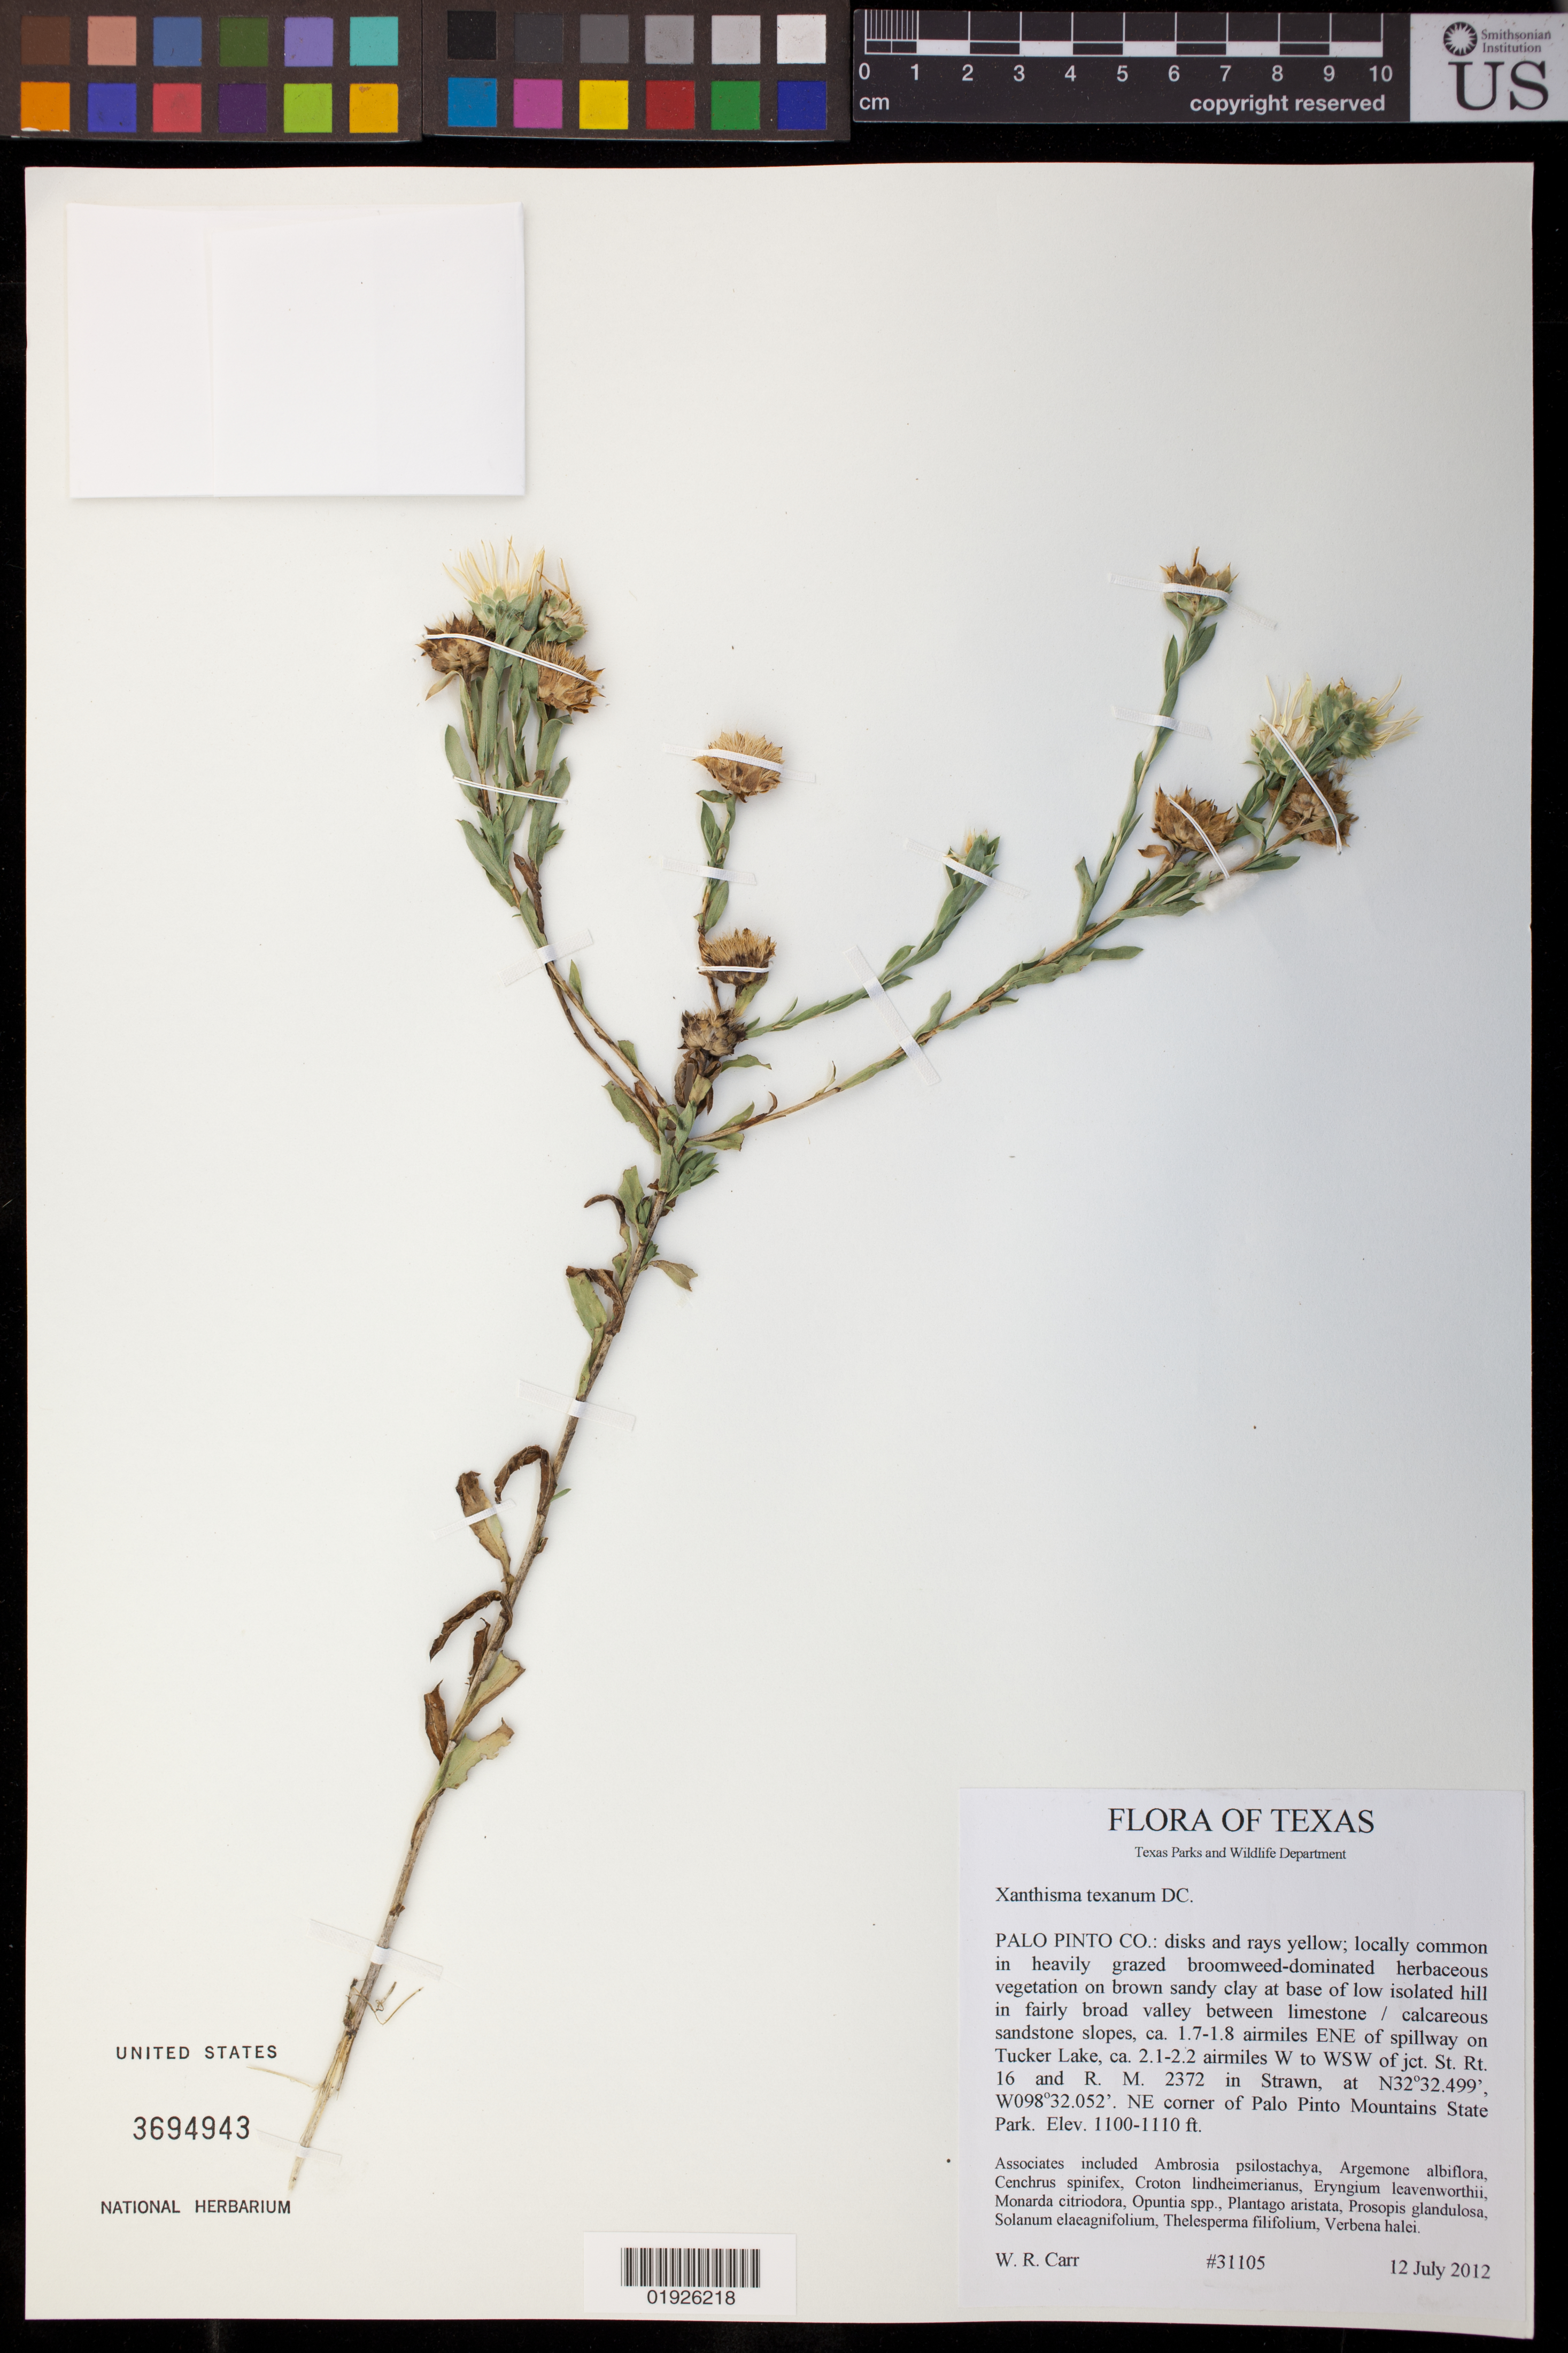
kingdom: Plantae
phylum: Tracheophyta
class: Magnoliopsida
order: Asterales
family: Asteraceae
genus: Xanthisma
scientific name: Xanthisma texanum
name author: DC.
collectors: W. Carr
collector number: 31105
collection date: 2012-07-12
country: United States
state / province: Texas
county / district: Palo Pinto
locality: Ca. 1.7 - 1.8 airmiles ENE of spillway on Tucker Lake, ca. 2.1 - 2.2 airmiles W to WSW of jct. St. Rt. 16 and R. M. 2372 in Strawn. NE corner of Palo Pinto Mountains State Park.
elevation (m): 335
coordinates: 32 32.499 N, 098 32.052 W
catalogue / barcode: US 3694943